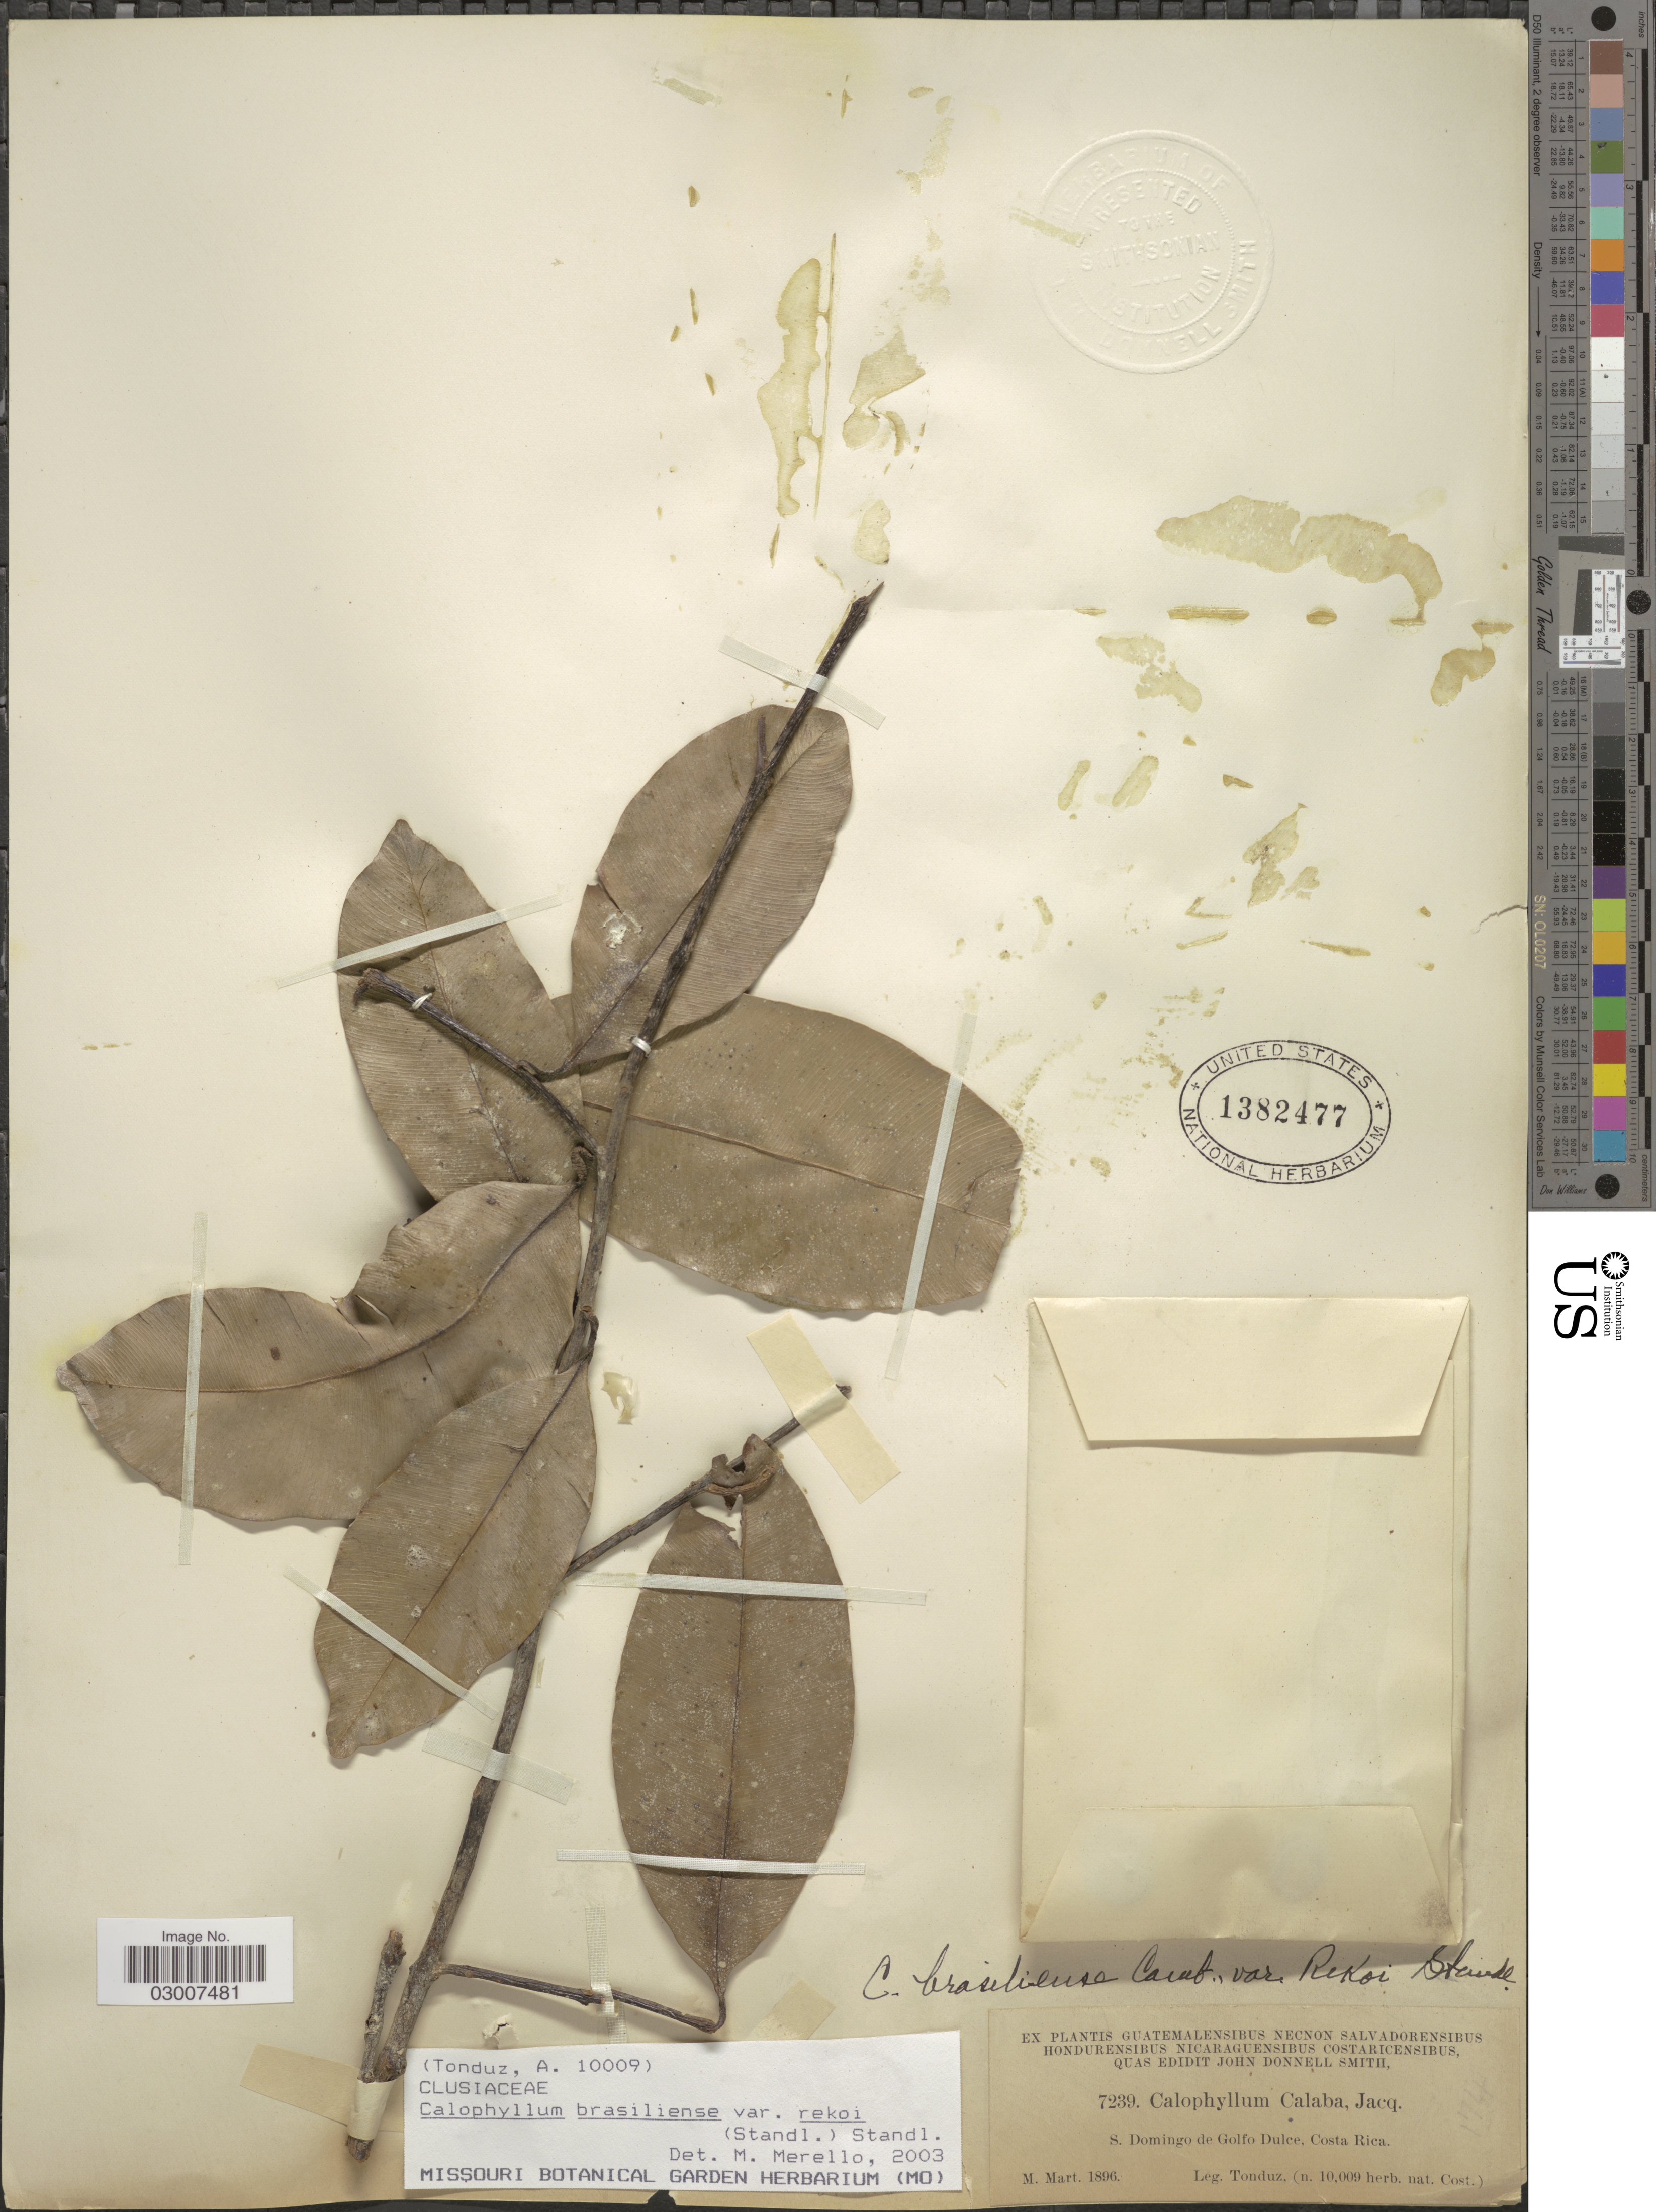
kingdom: Plantae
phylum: Tracheophyta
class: Magnoliopsida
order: Malpighiales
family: Calophyllaceae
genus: Calophyllum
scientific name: Calophyllum brasiliense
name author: Cambess.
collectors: Tonduz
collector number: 7239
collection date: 1896-03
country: Costa Rica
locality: S. Domingo de Golfo Dulce.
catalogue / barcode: US 1382477